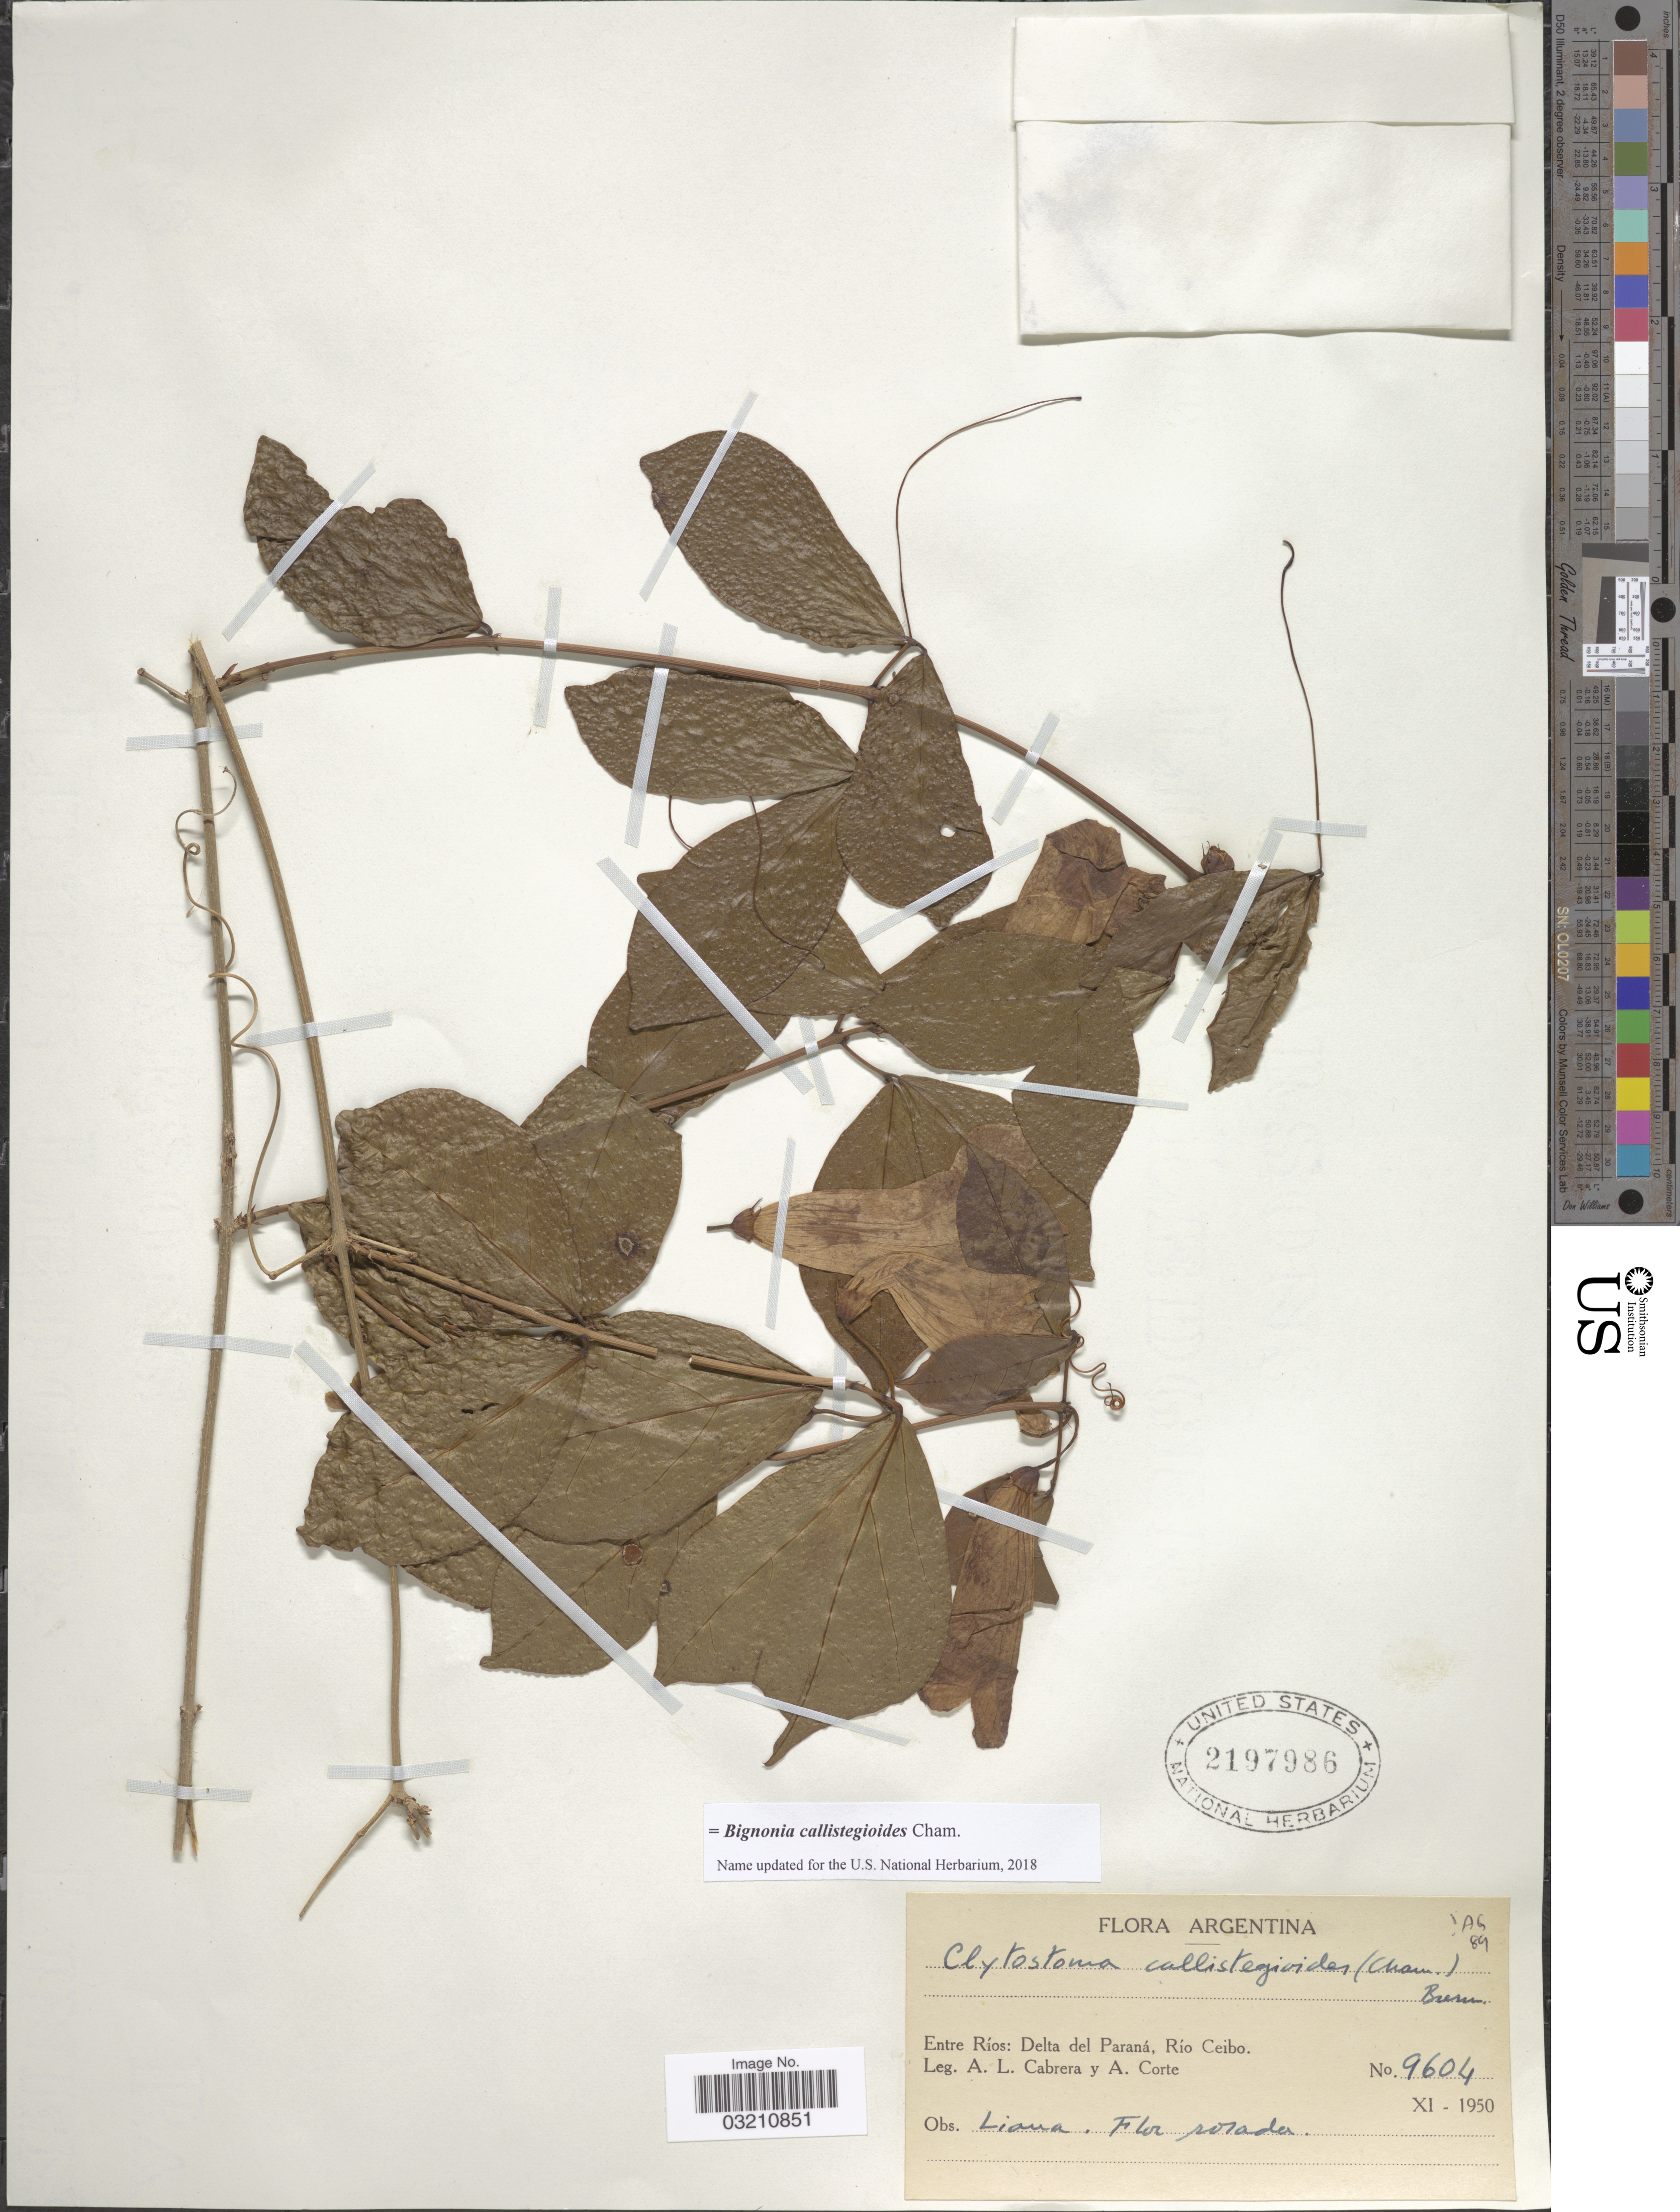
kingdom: Plantae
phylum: Tracheophyta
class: Magnoliopsida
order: Lamiales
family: Bignoniaceae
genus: Bignonia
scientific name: Bignonia callistegioides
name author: Cham.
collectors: A. L. Cabrera & A. Corte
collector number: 9604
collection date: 1950-11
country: Argentina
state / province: Entre Rios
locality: Delta del Paraná, Río Ceibo.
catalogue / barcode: US 2197986